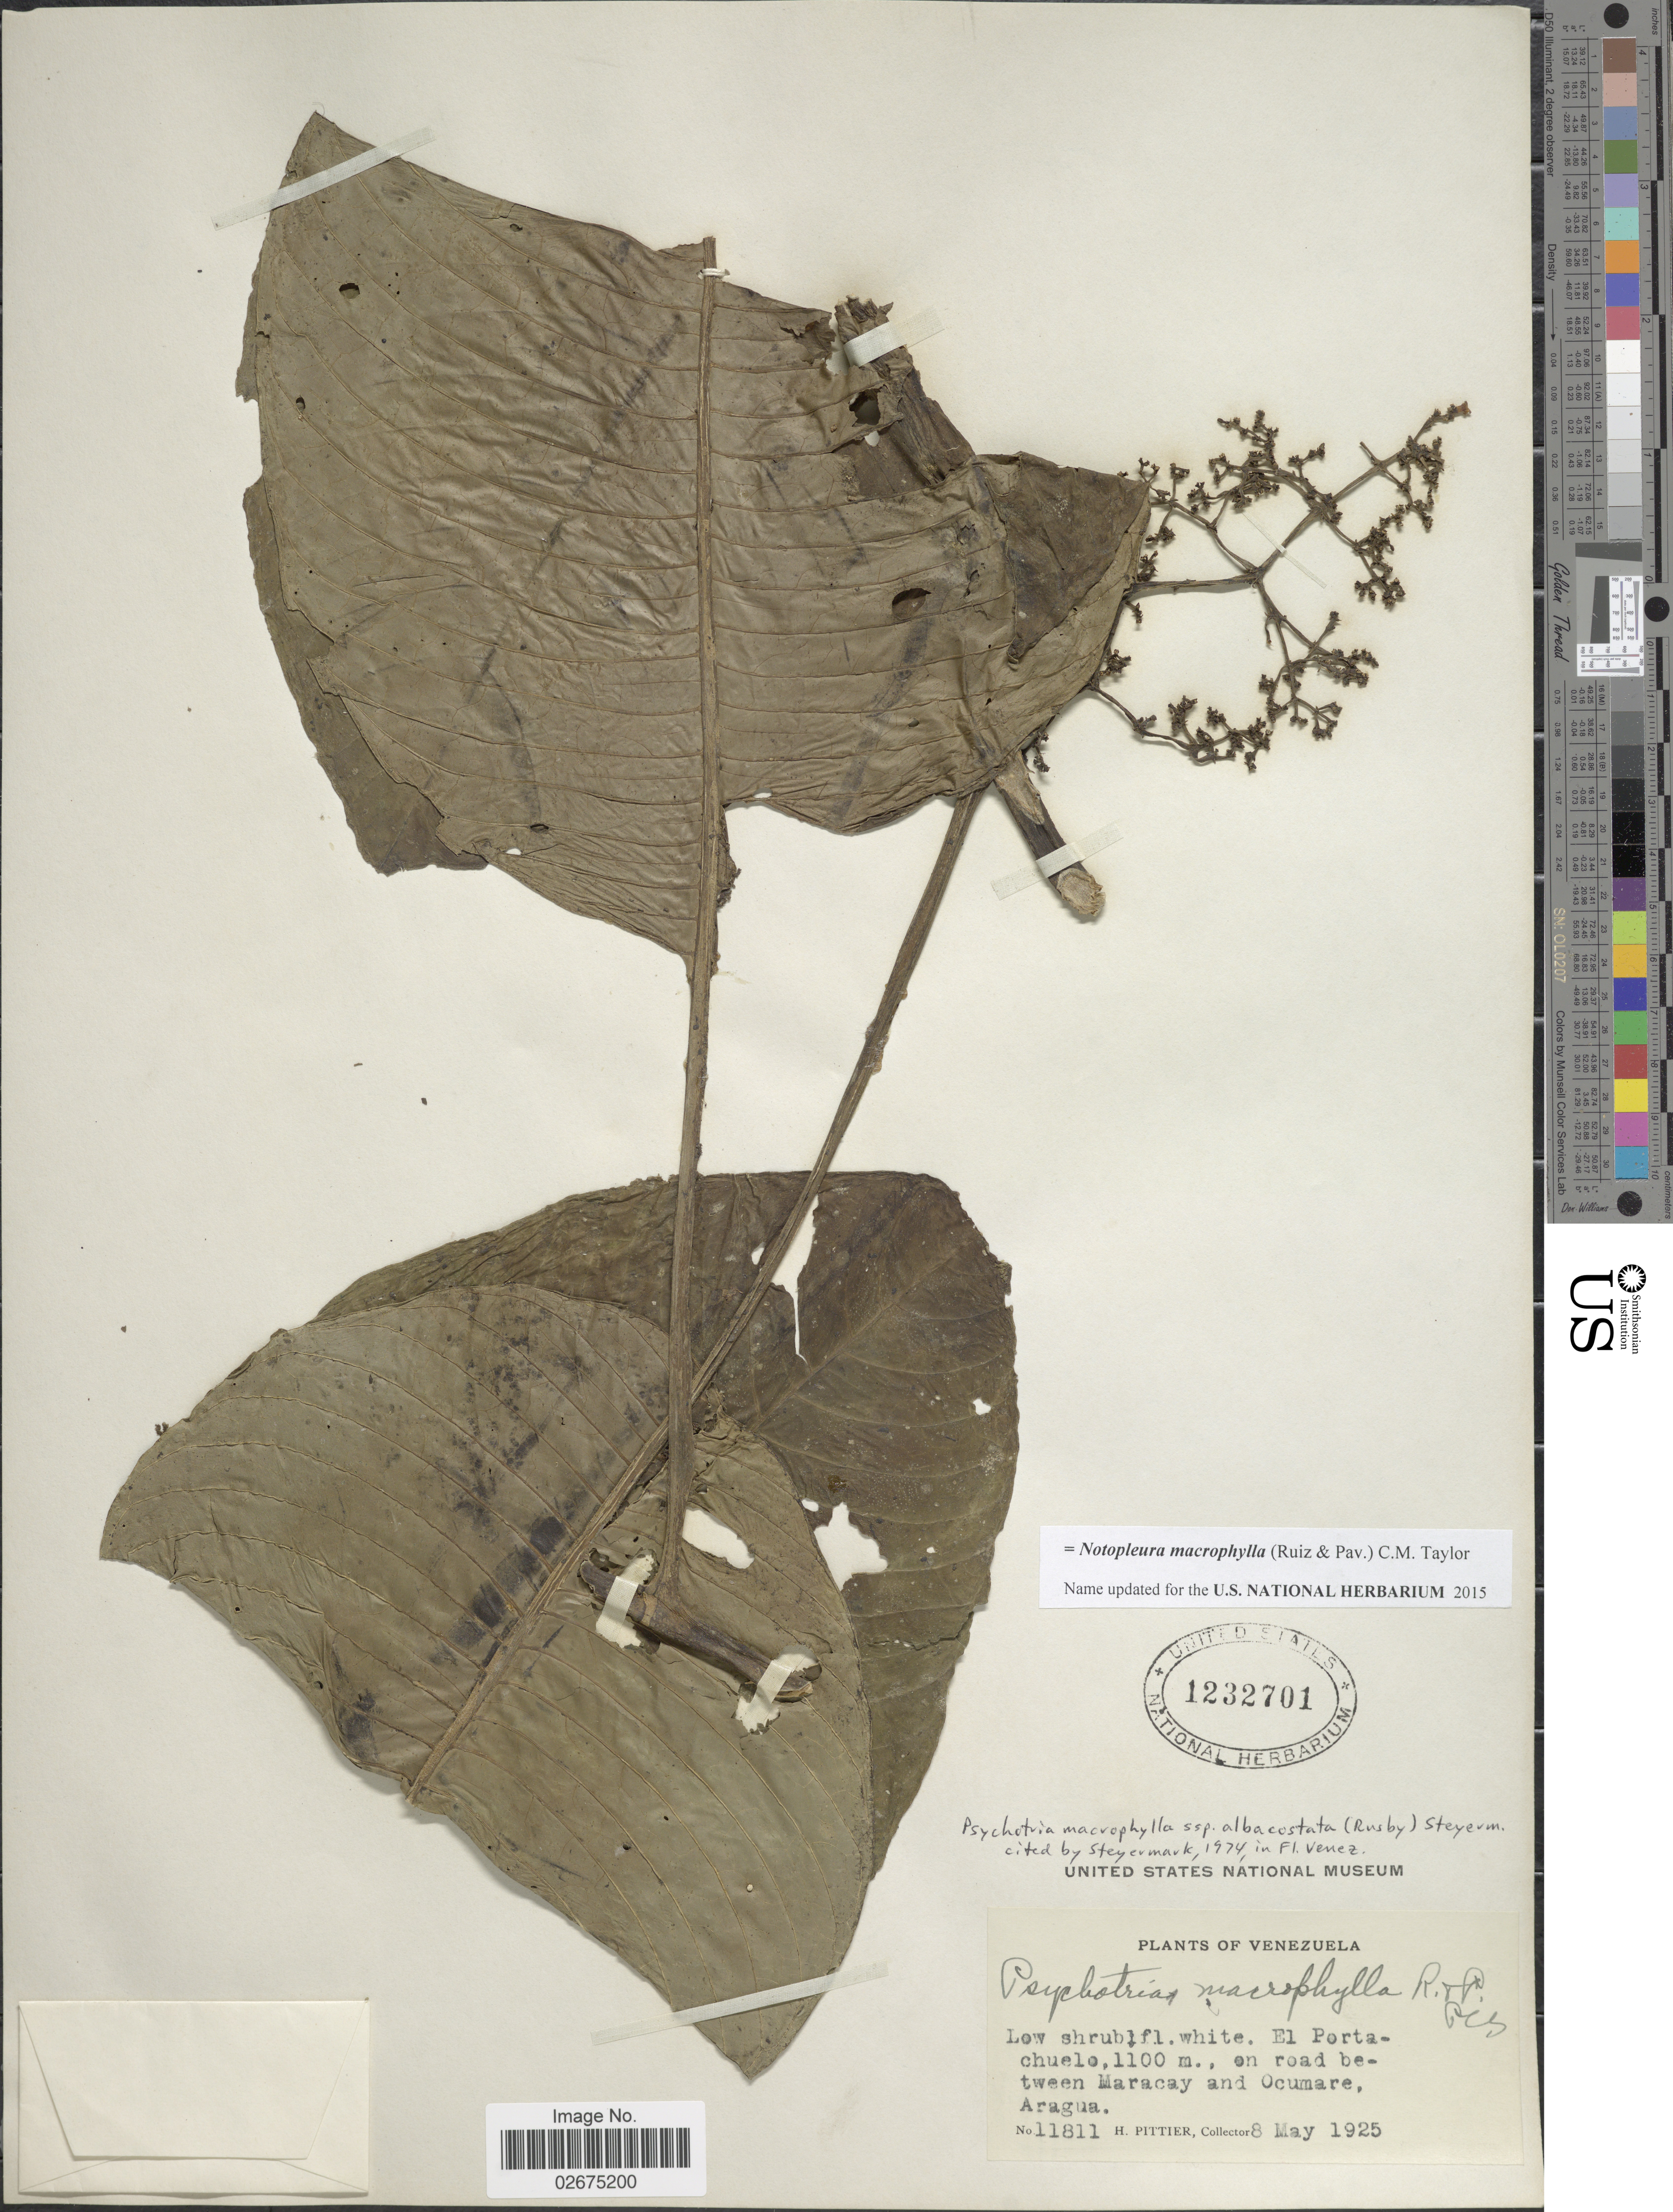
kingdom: Plantae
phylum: Tracheophyta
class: Magnoliopsida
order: Gentianales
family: Rubiaceae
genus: Notopleura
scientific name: Notopleura macrophylla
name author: (Ruiz & Pav.) C.M. Taylor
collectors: H. F. Pittier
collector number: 11811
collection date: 1925-05-08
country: Venezuela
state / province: Aragua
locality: El Portachuelo, en road between Maracay and Ocumare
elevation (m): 1100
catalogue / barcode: US 1232701